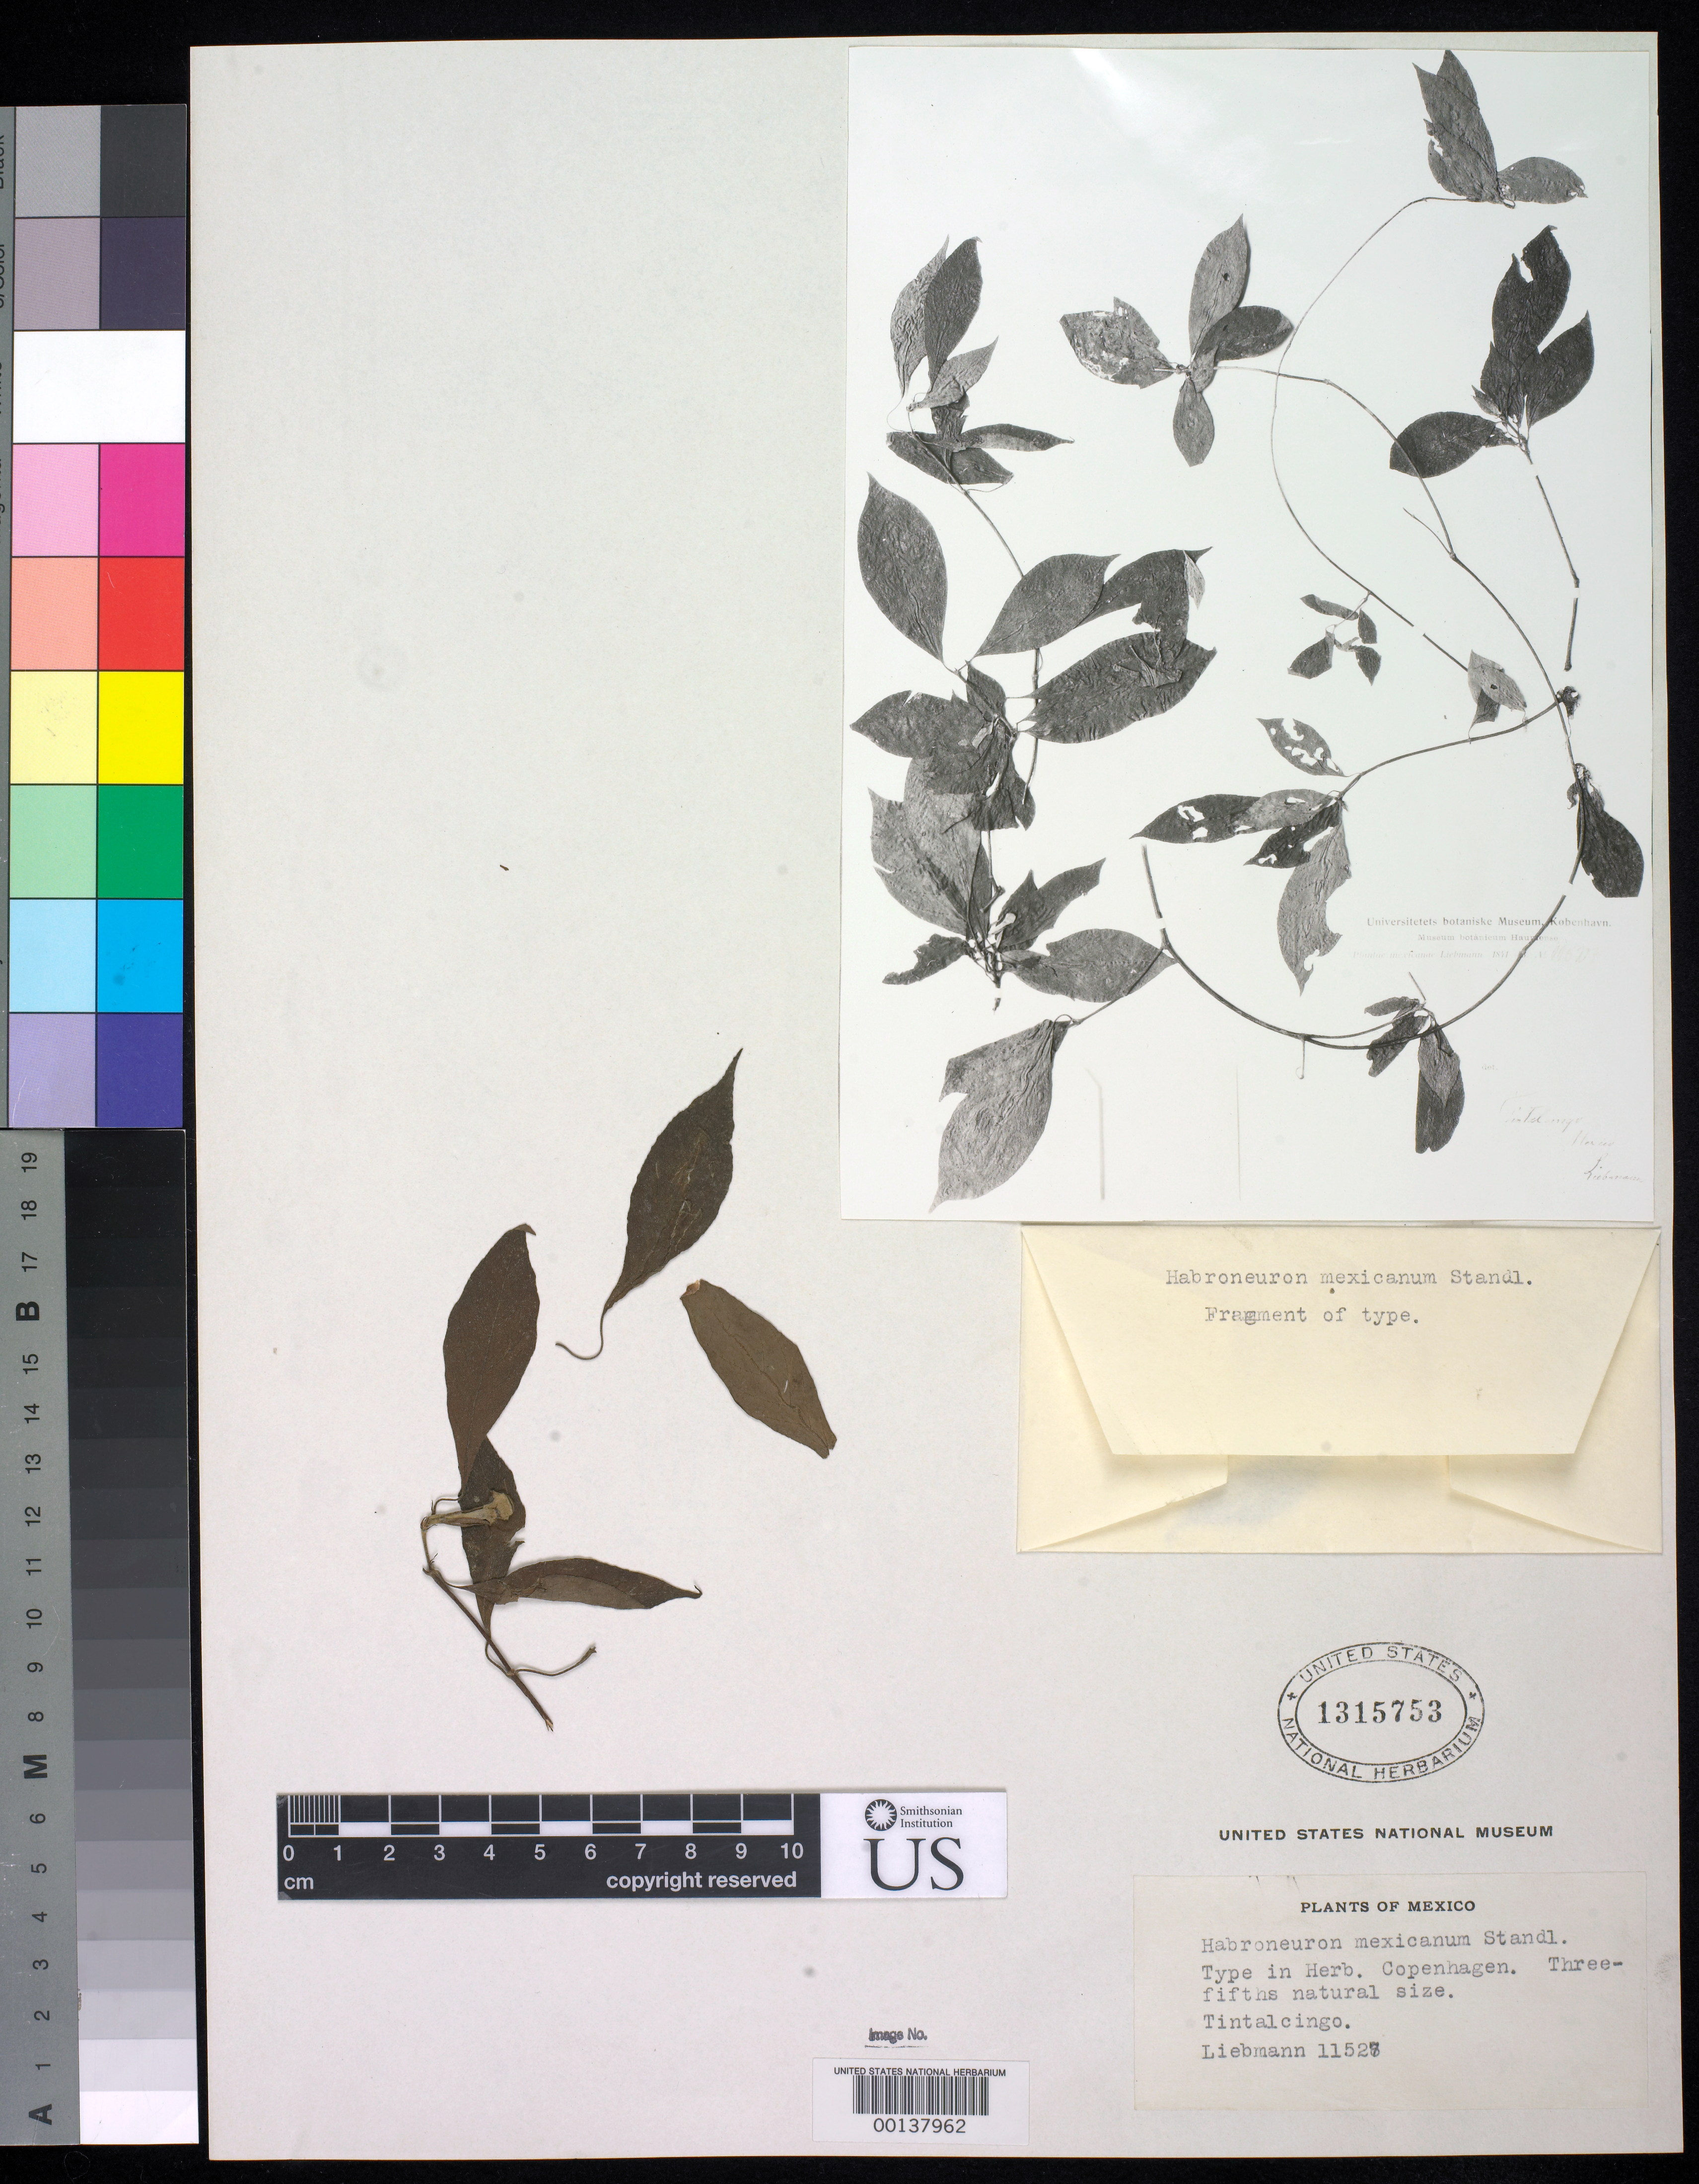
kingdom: Plantae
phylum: Tracheophyta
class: Magnoliopsida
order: Gentianales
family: Rubiaceae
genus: Habroneuron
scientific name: Habroneuron mexicanum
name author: Standl.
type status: Type Fragment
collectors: F. M. Liebmann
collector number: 11527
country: Mexico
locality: Tintalcingo.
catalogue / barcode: US 1315753